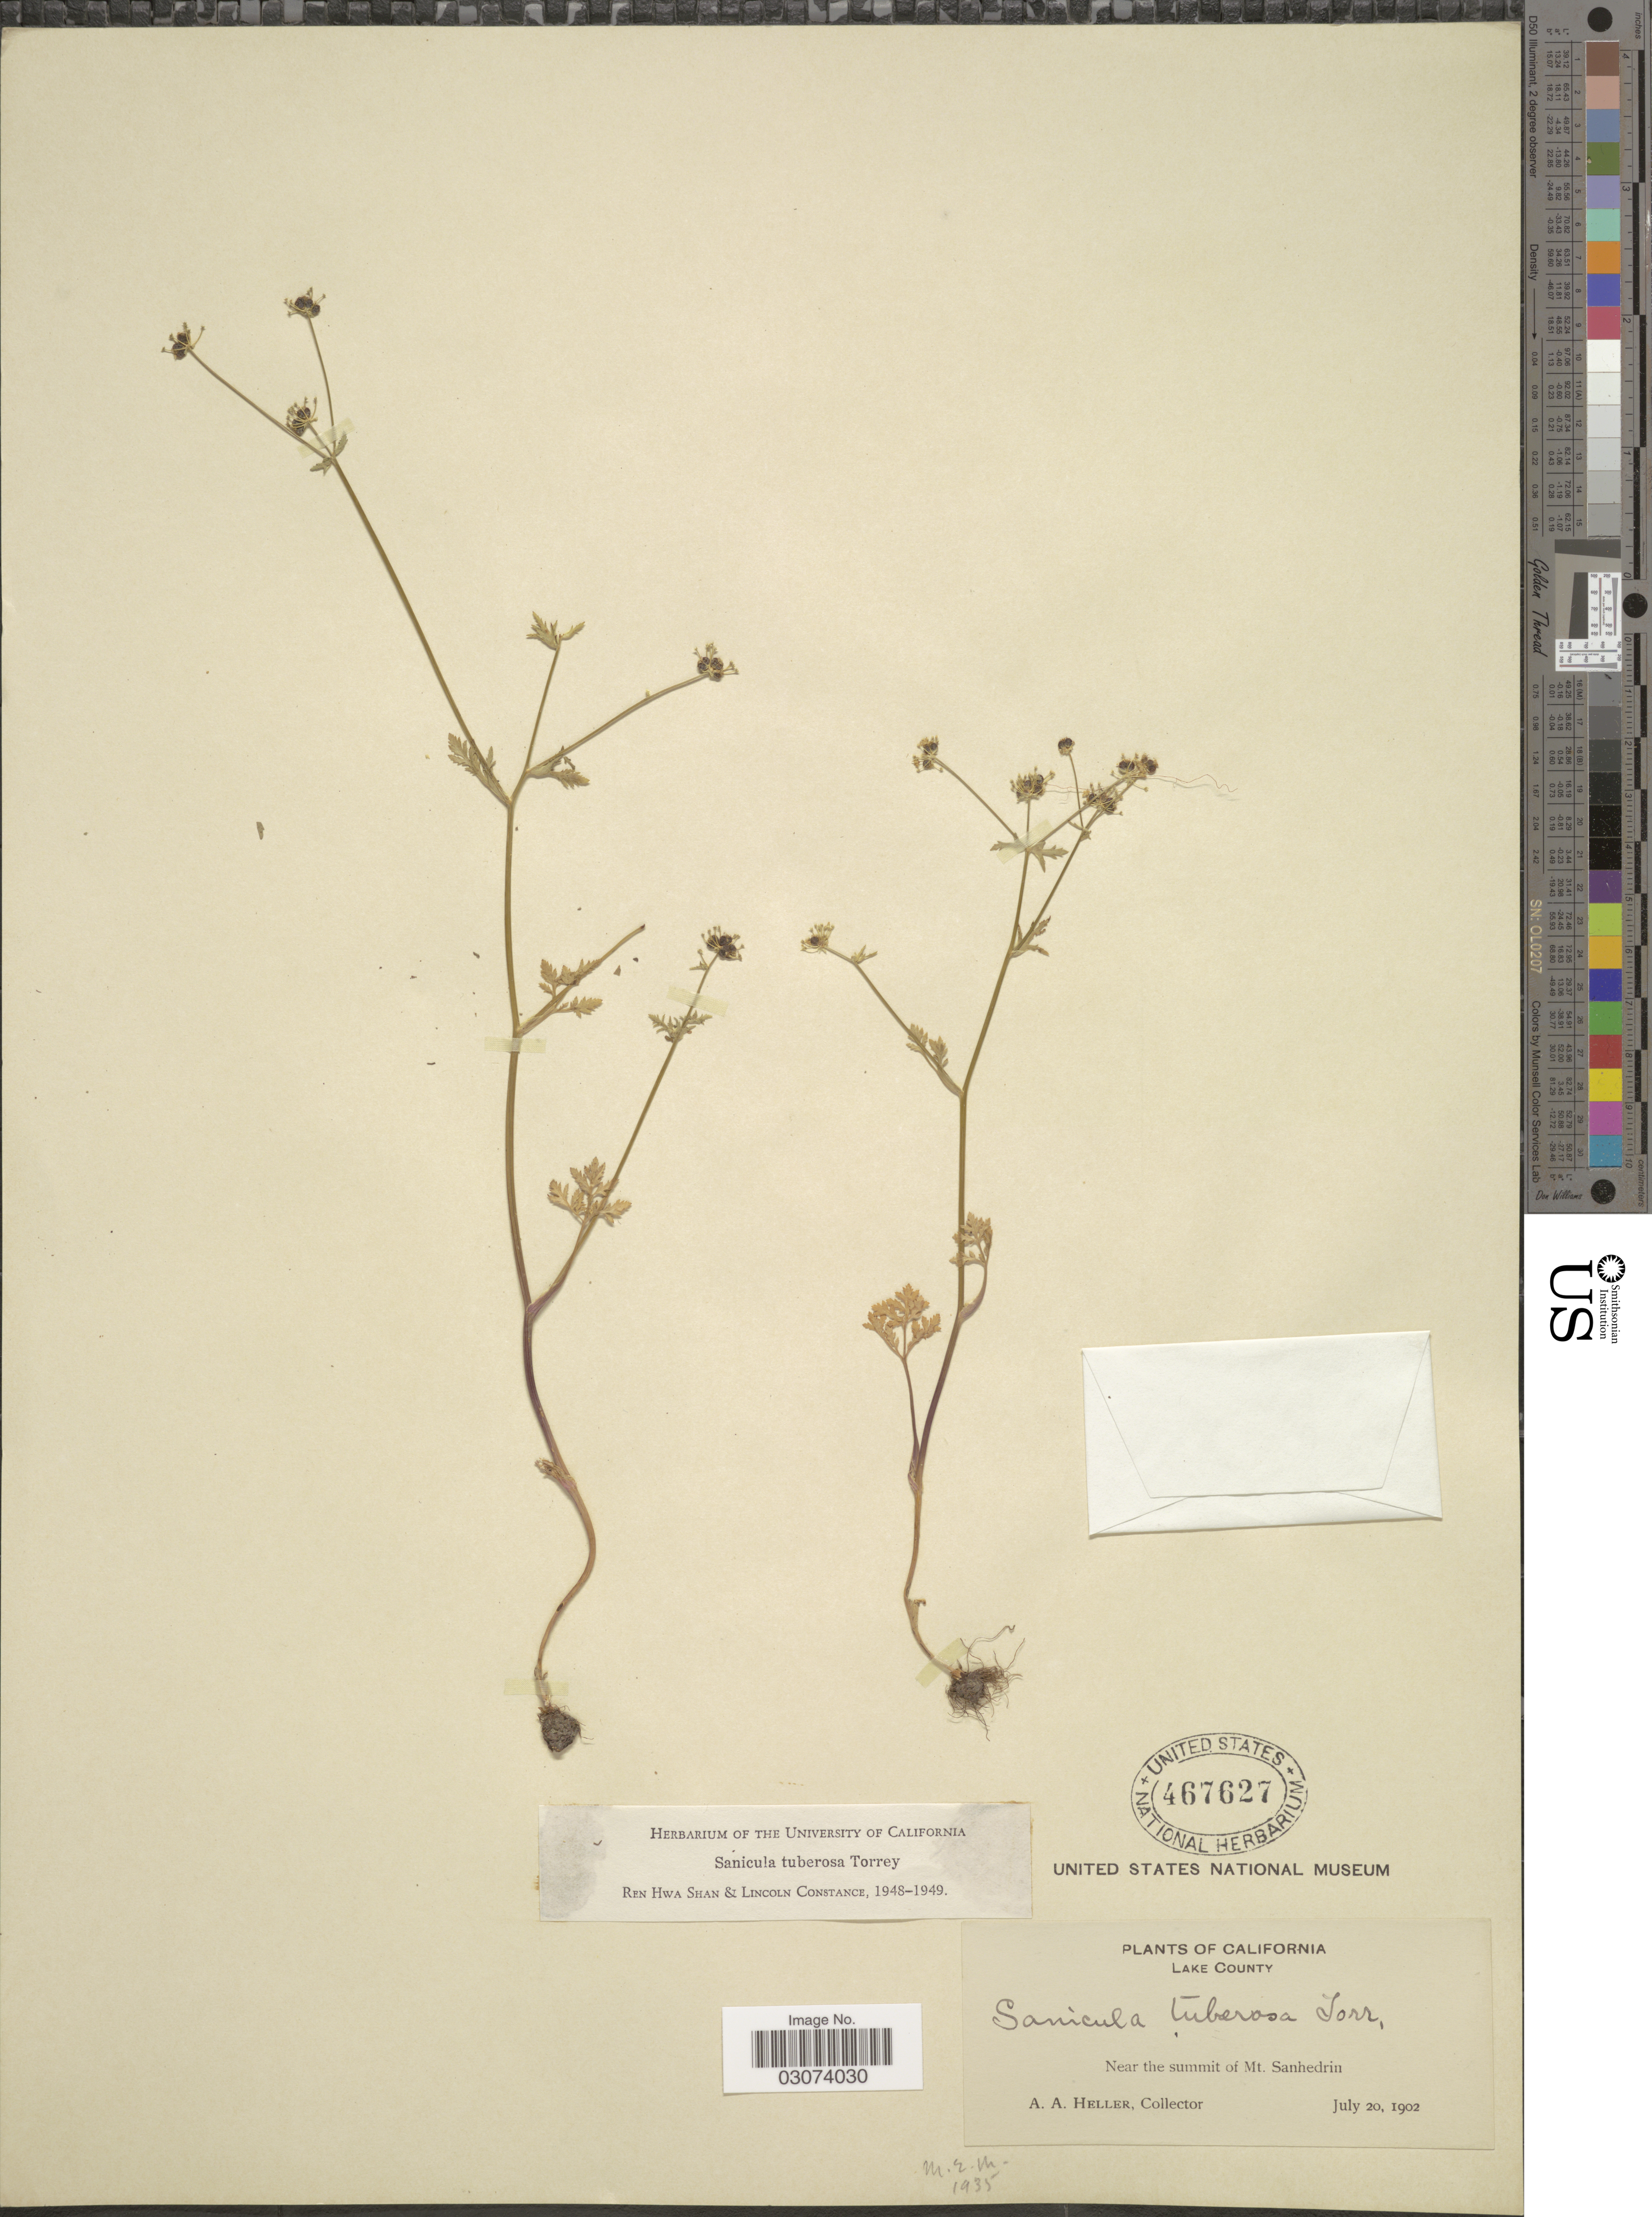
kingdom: Plantae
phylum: Tracheophyta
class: Magnoliopsida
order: Apiales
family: Apiaceae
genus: Sanicula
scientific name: Sanicula tuberosa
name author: Torr.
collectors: A. A. Heller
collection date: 1902-07-20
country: United States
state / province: California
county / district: Lake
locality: Lake County. Near the summit of Mt. Sanhedrin.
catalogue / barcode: US 467627